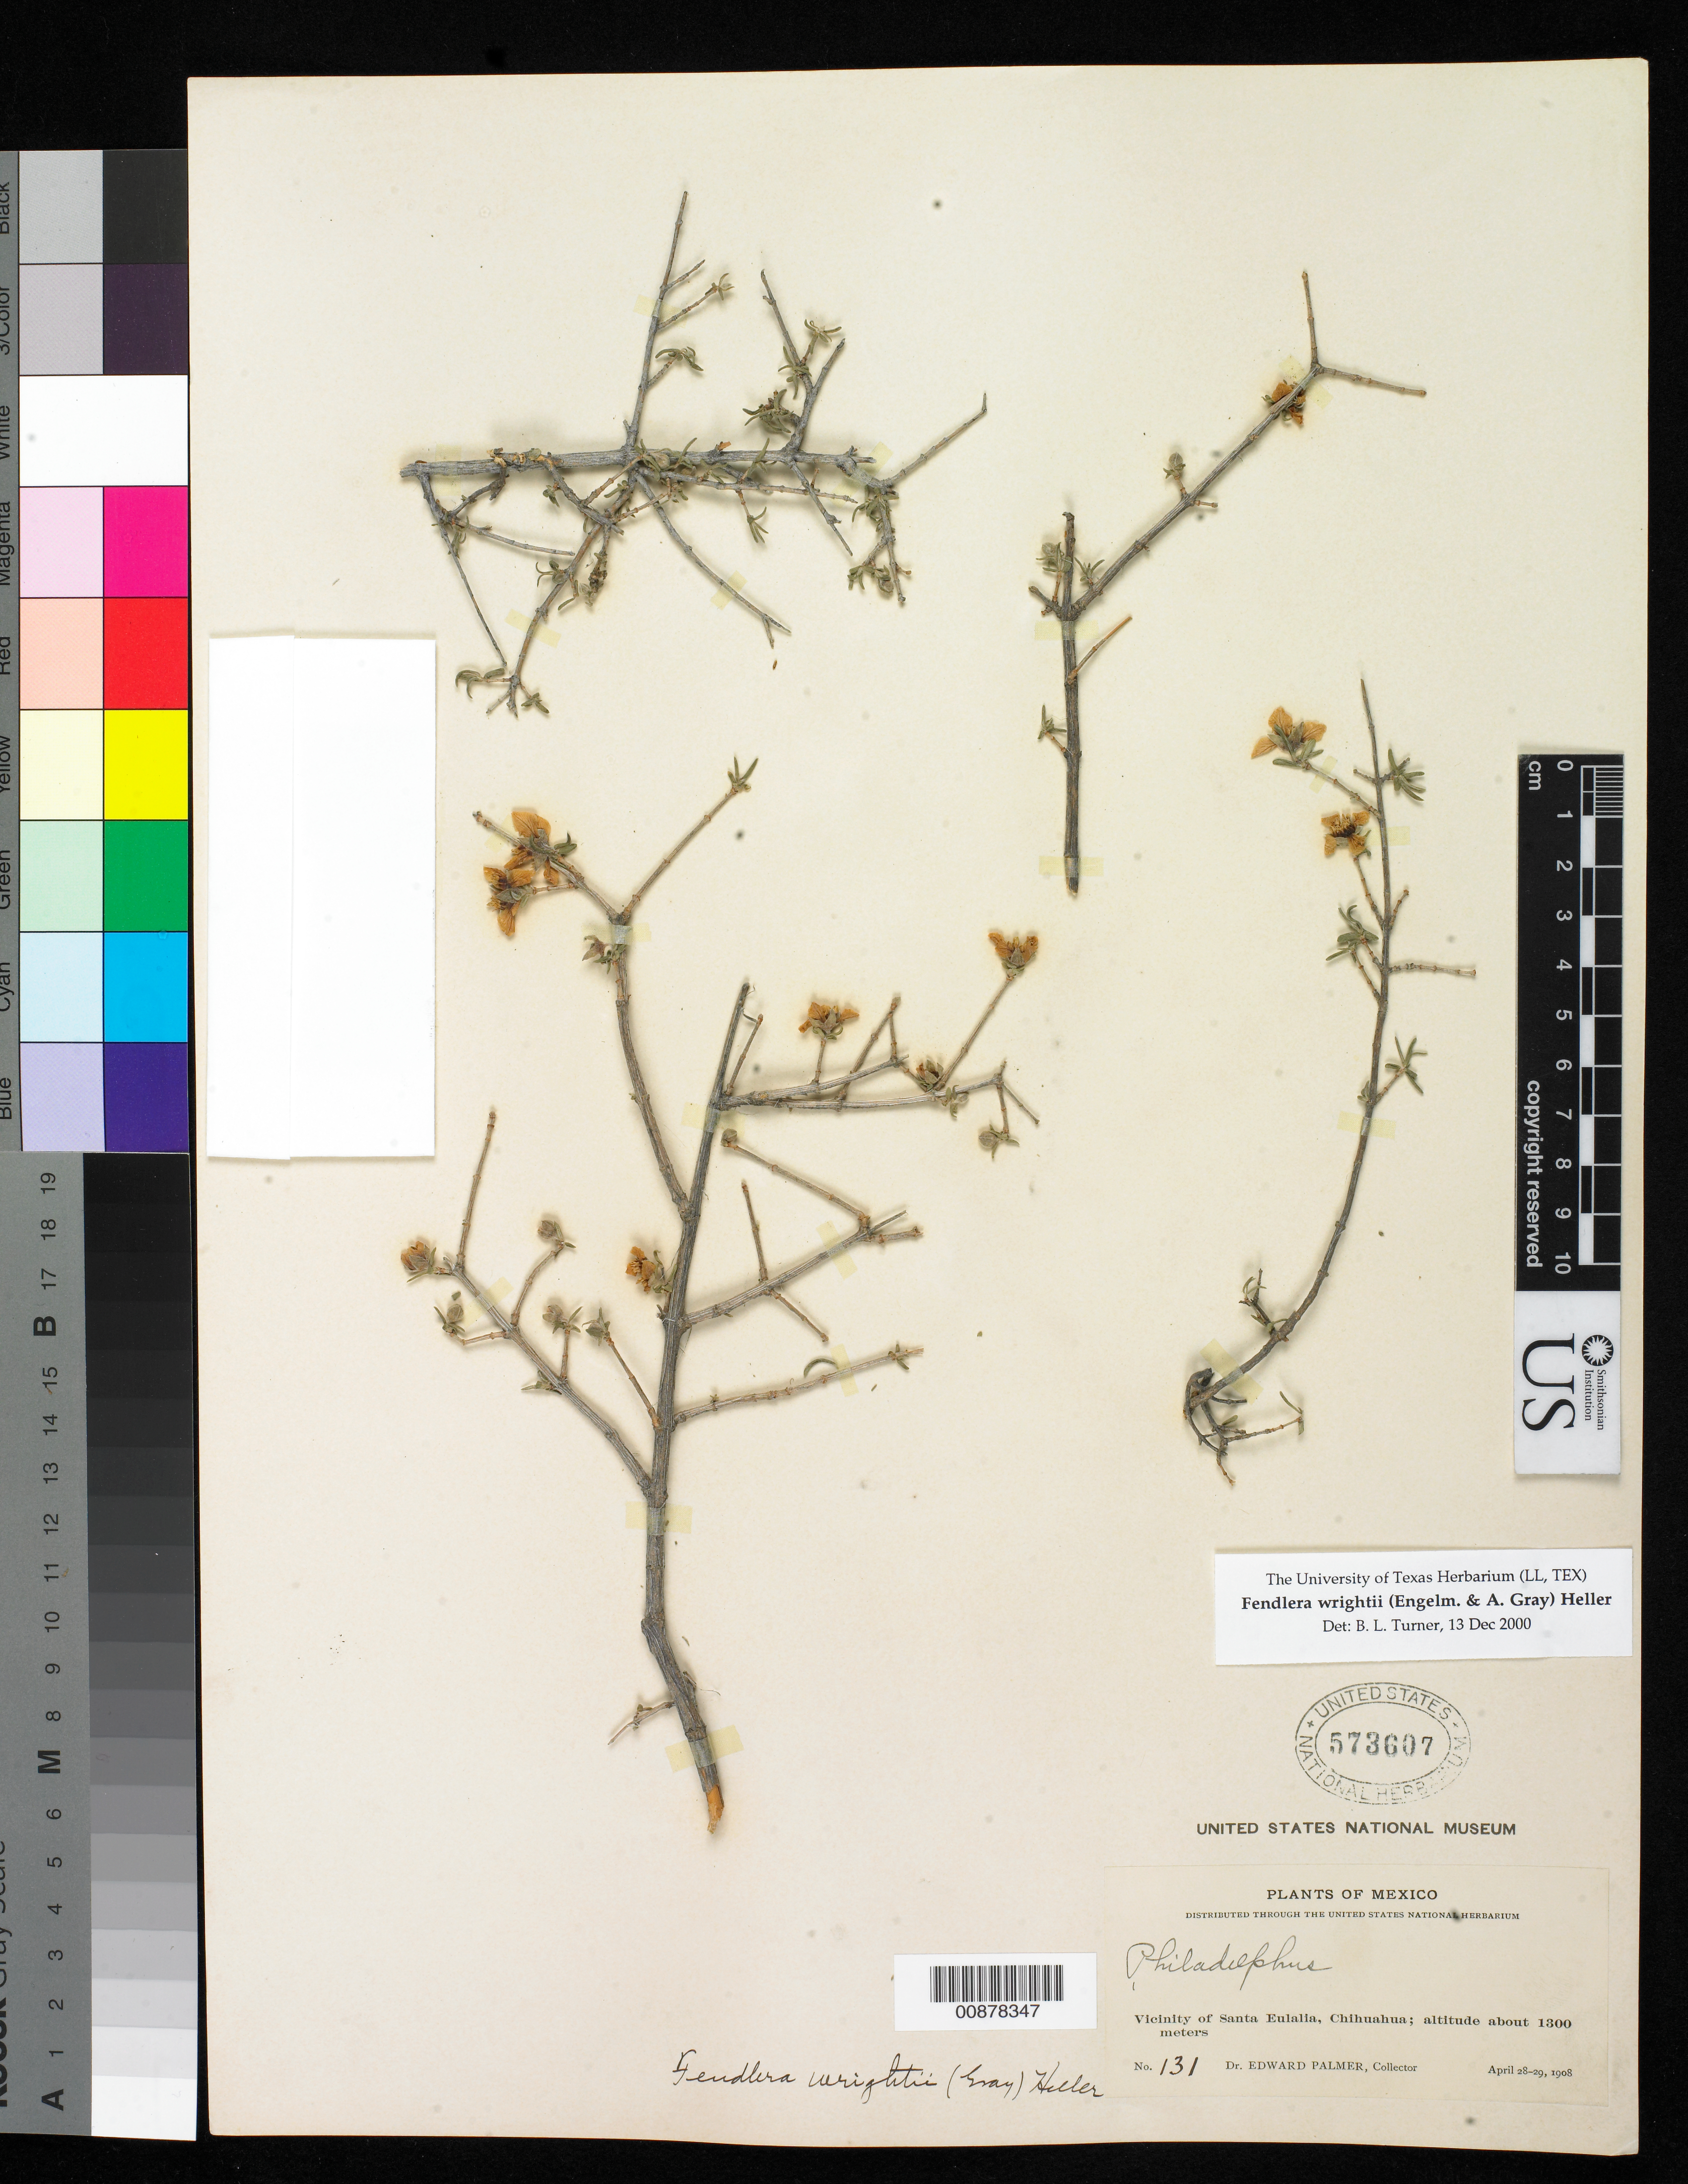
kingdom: Plantae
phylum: Tracheophyta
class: Magnoliopsida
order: Cornales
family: Hydrangeaceae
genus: Fendlera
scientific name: Fendlera wrightii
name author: (Engelm. & A. Gray) A. Heller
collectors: E. Palmer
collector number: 131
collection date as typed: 28 Apr 1908 to 29 Apr 1908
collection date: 1908-04-28/1908-04-29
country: Mexico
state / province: Chihuahua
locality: Vicinity of Santa Eulalia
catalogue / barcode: US 573607